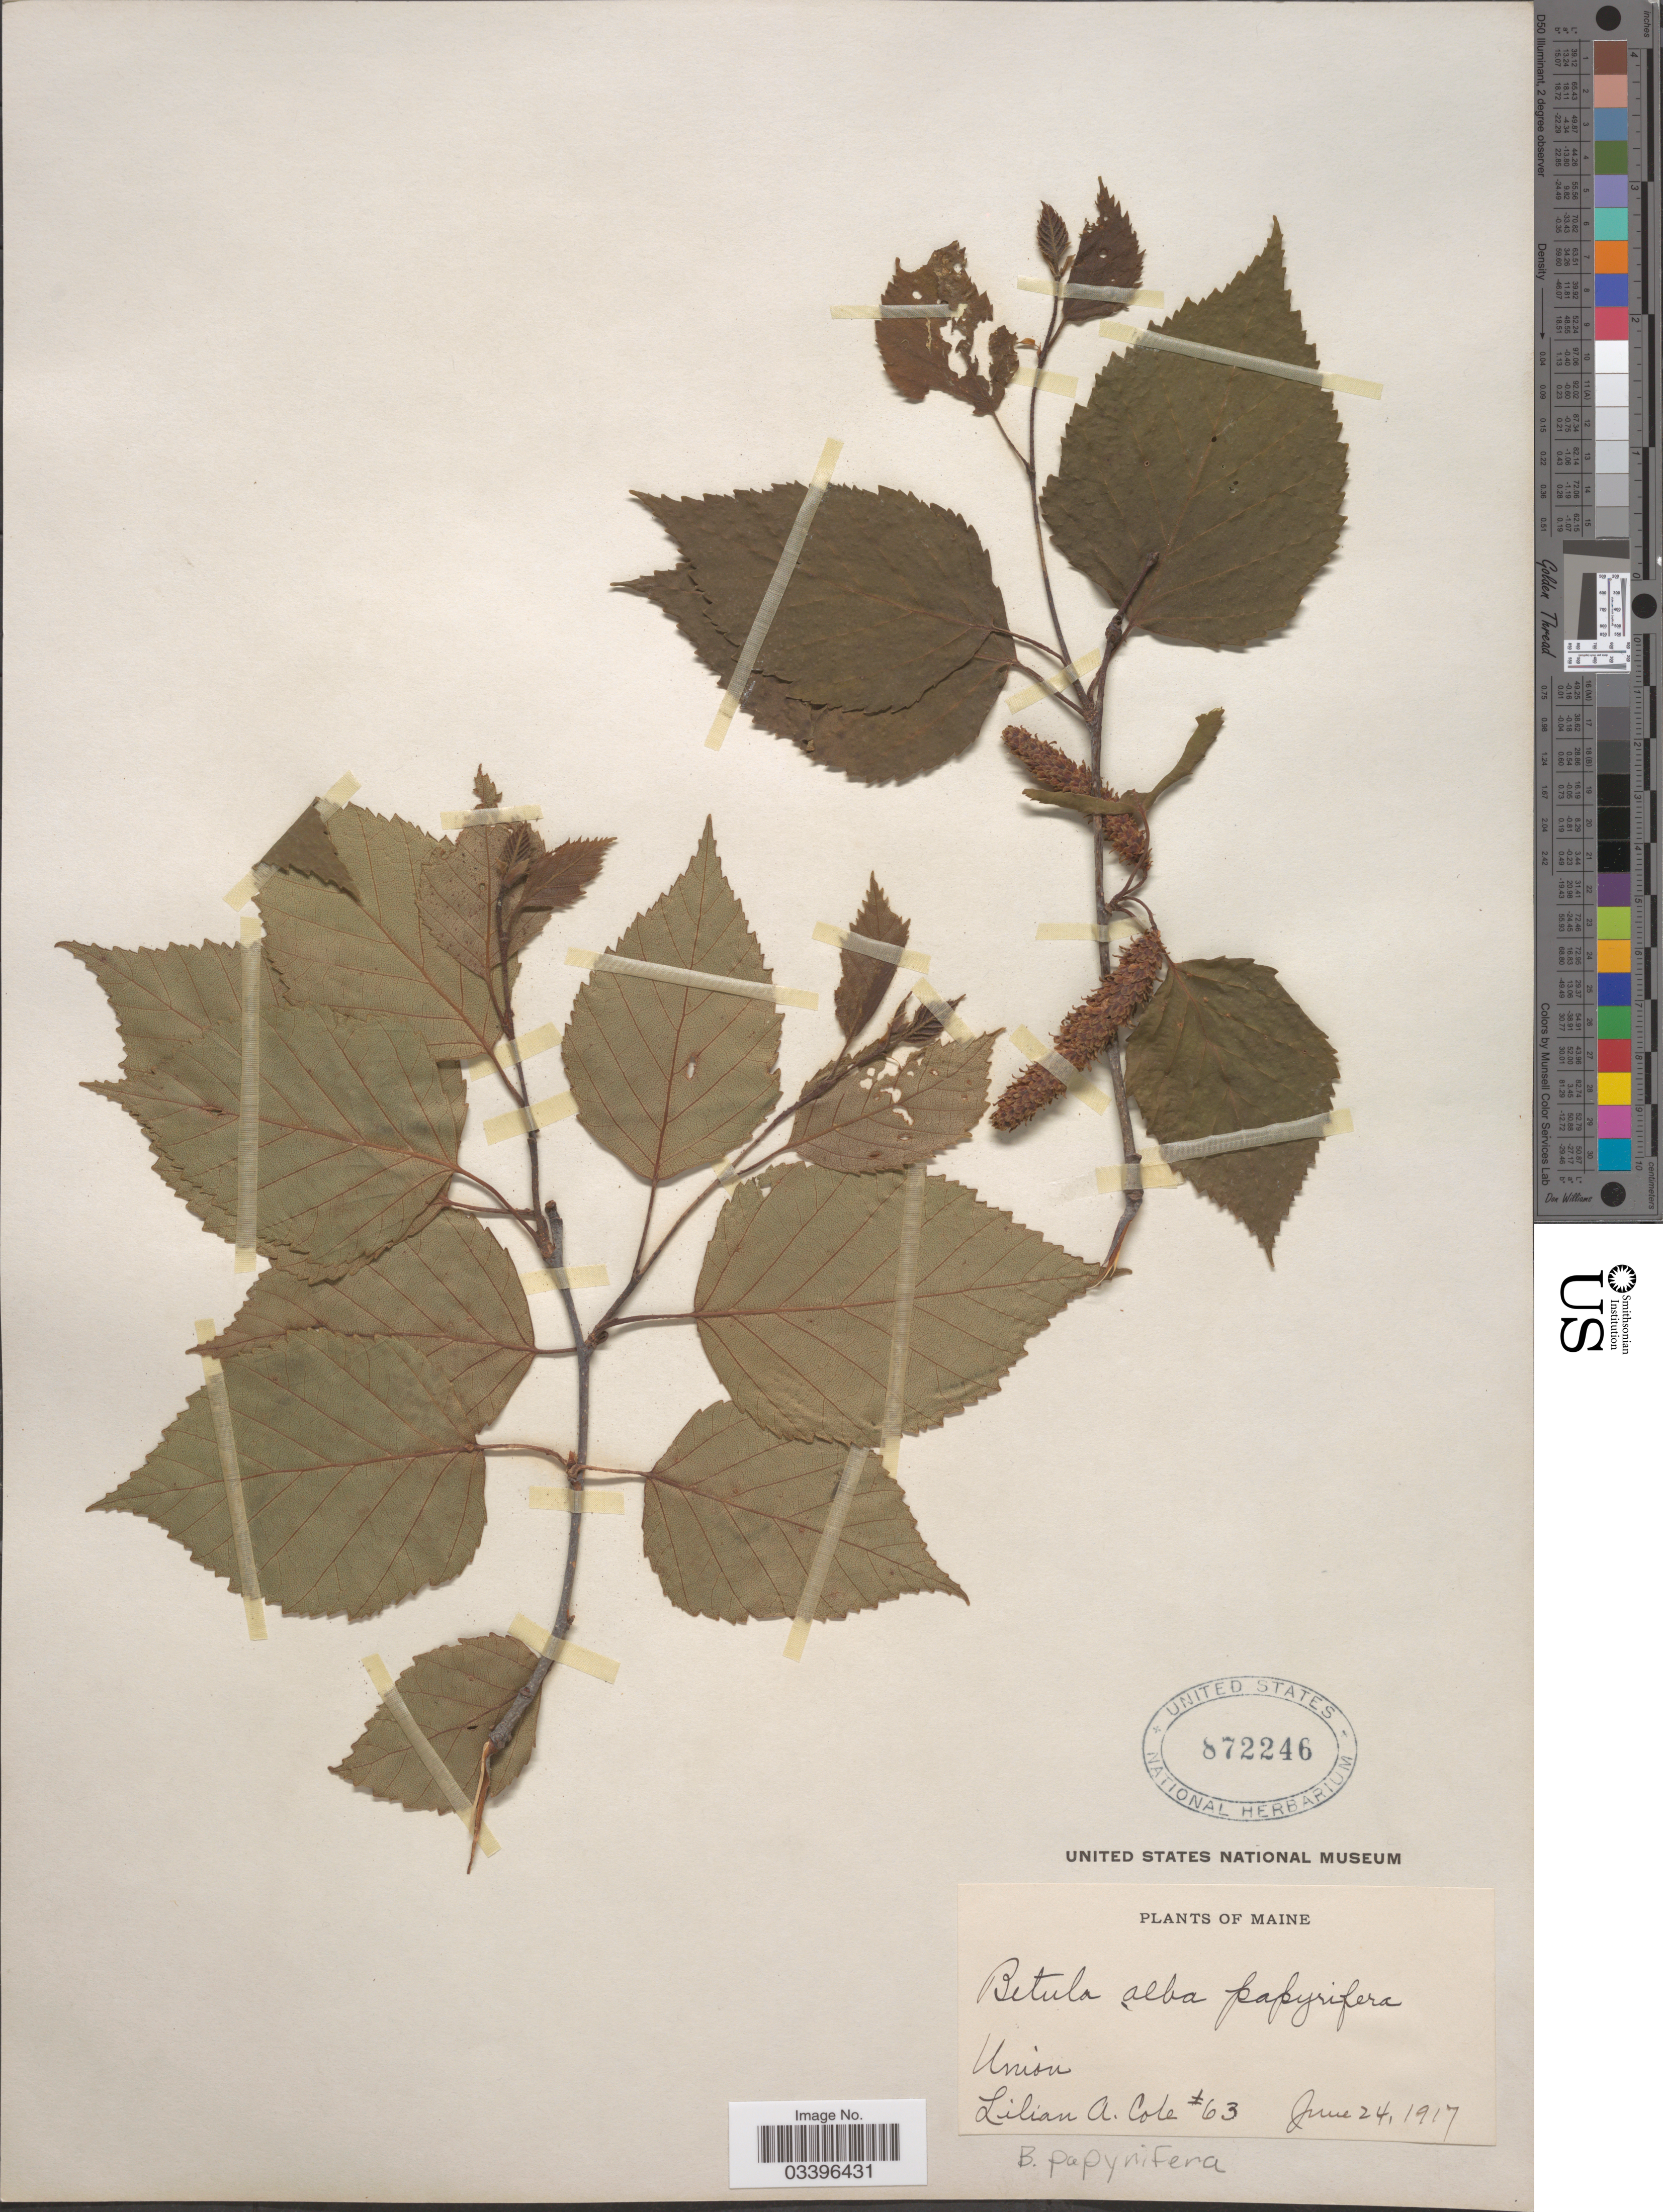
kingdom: Plantae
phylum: Tracheophyta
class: Magnoliopsida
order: Fagales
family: Betulaceae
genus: Betula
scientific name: Betula papyrifera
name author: Marshall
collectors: L. A. Cole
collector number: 63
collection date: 1917-06-24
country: United States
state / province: Maine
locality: Union.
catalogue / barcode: US 872246